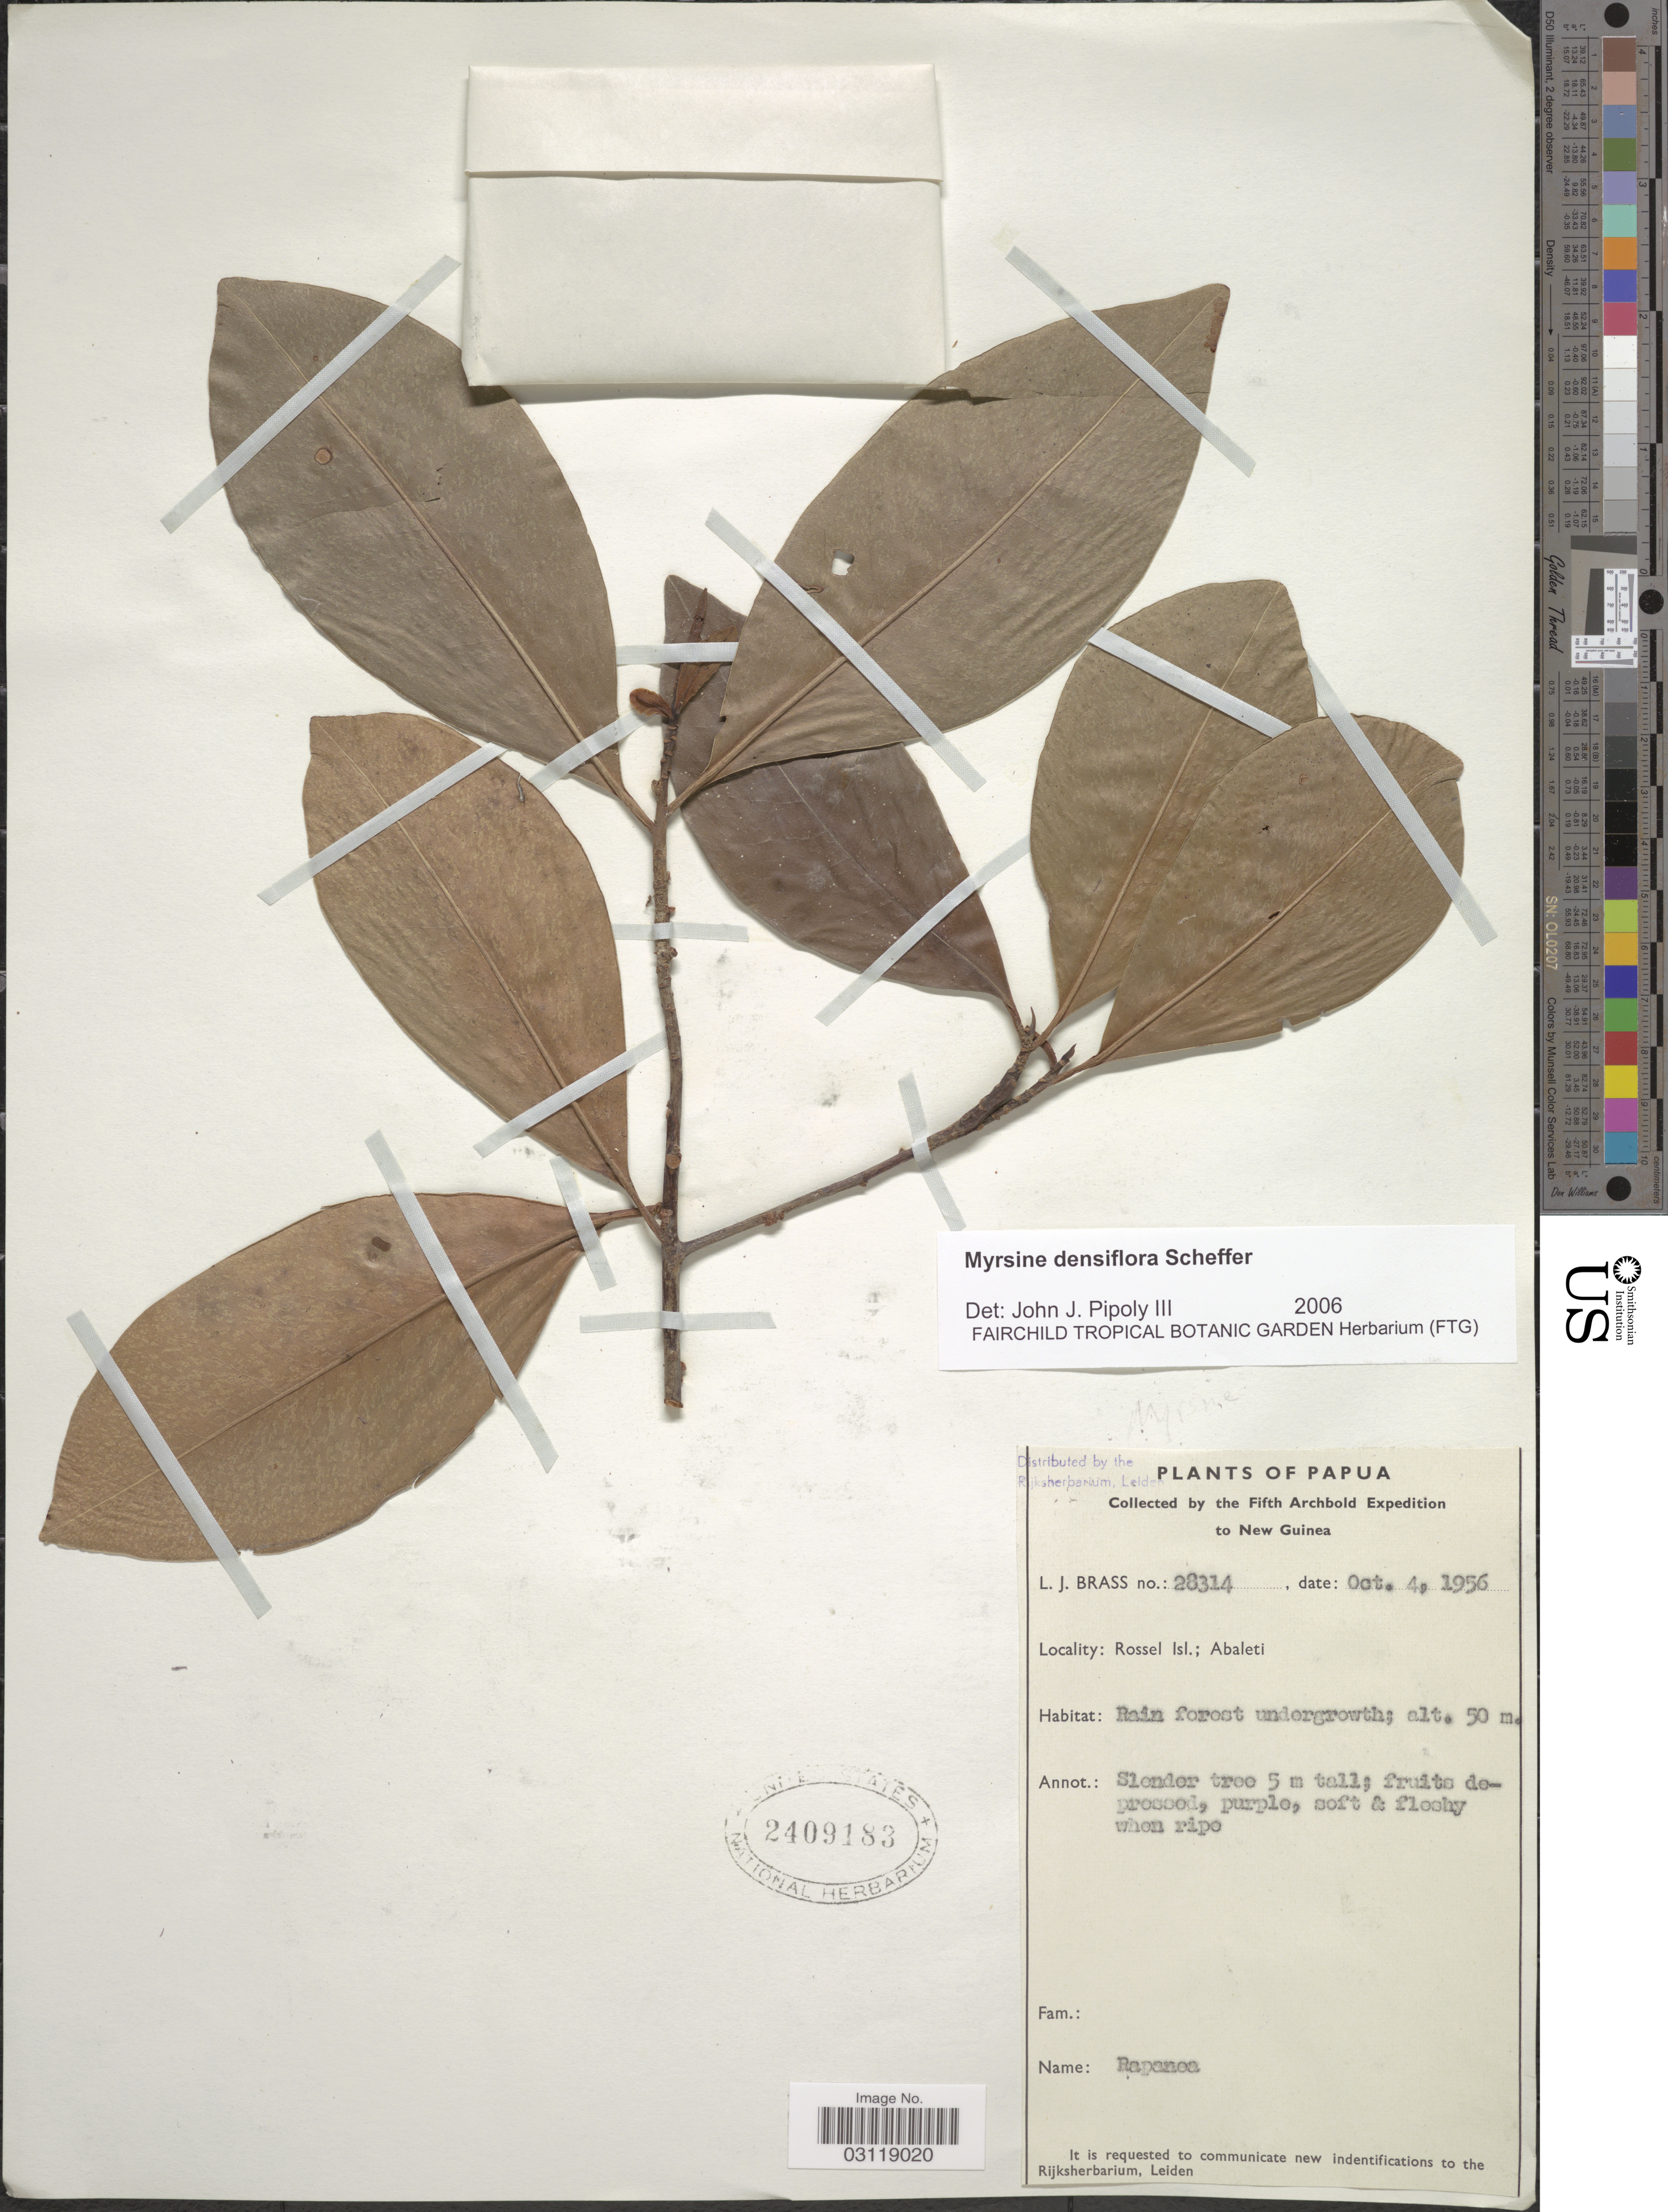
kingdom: Plantae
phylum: Tracheophyta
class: Magnoliopsida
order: Ericales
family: Primulaceae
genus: Rapanea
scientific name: Rapanea densiflora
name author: (Scheff.) Mez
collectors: L. J. Brass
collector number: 28314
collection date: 1956-10-04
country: Papua New Guinea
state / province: Milne Bay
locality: Papua. New Guinea. Rossel Isl.; Abaleti.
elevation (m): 50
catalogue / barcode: US 2409183